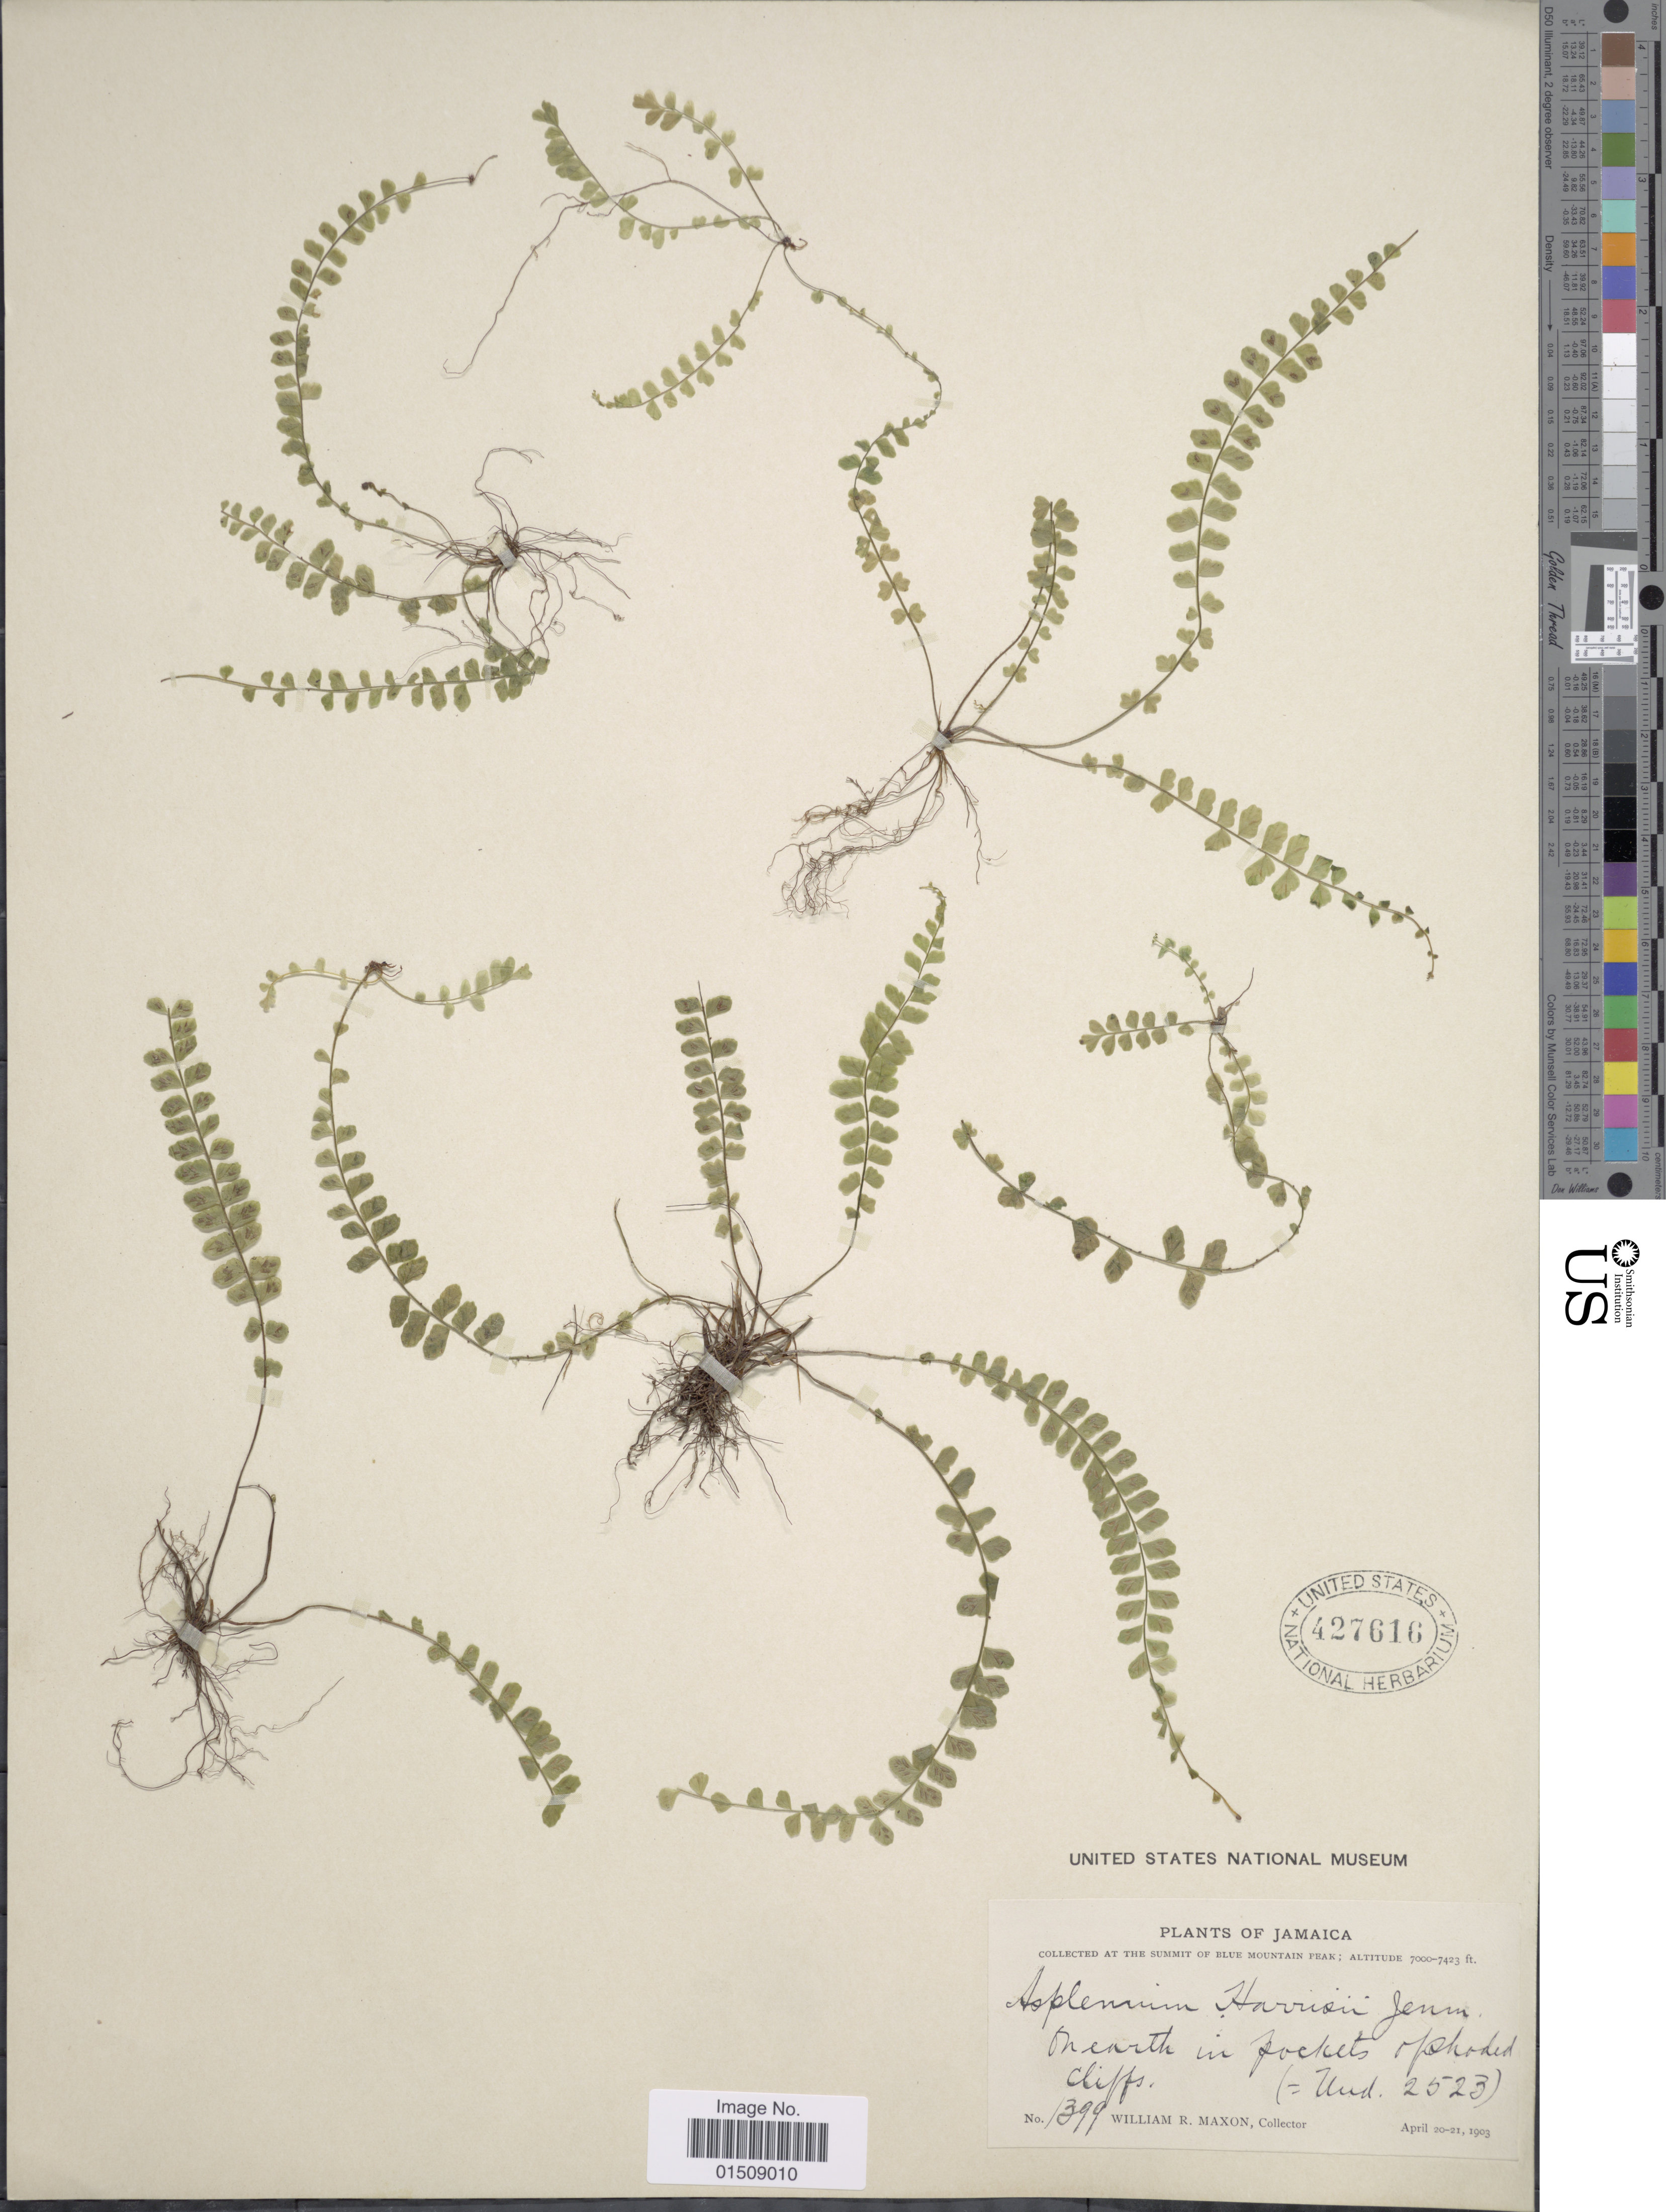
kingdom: Plantae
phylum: Tracheophyta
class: Polypodiopsida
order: Polypodiales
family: Aspleniaceae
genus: Asplenium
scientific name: Asplenium harrisii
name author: Jenman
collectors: W. R. Maxon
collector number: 1399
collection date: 1903-04-20/1903-04-21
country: Jamaica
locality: At the summit of Blue Mountain Peak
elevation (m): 2134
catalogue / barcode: US 427616